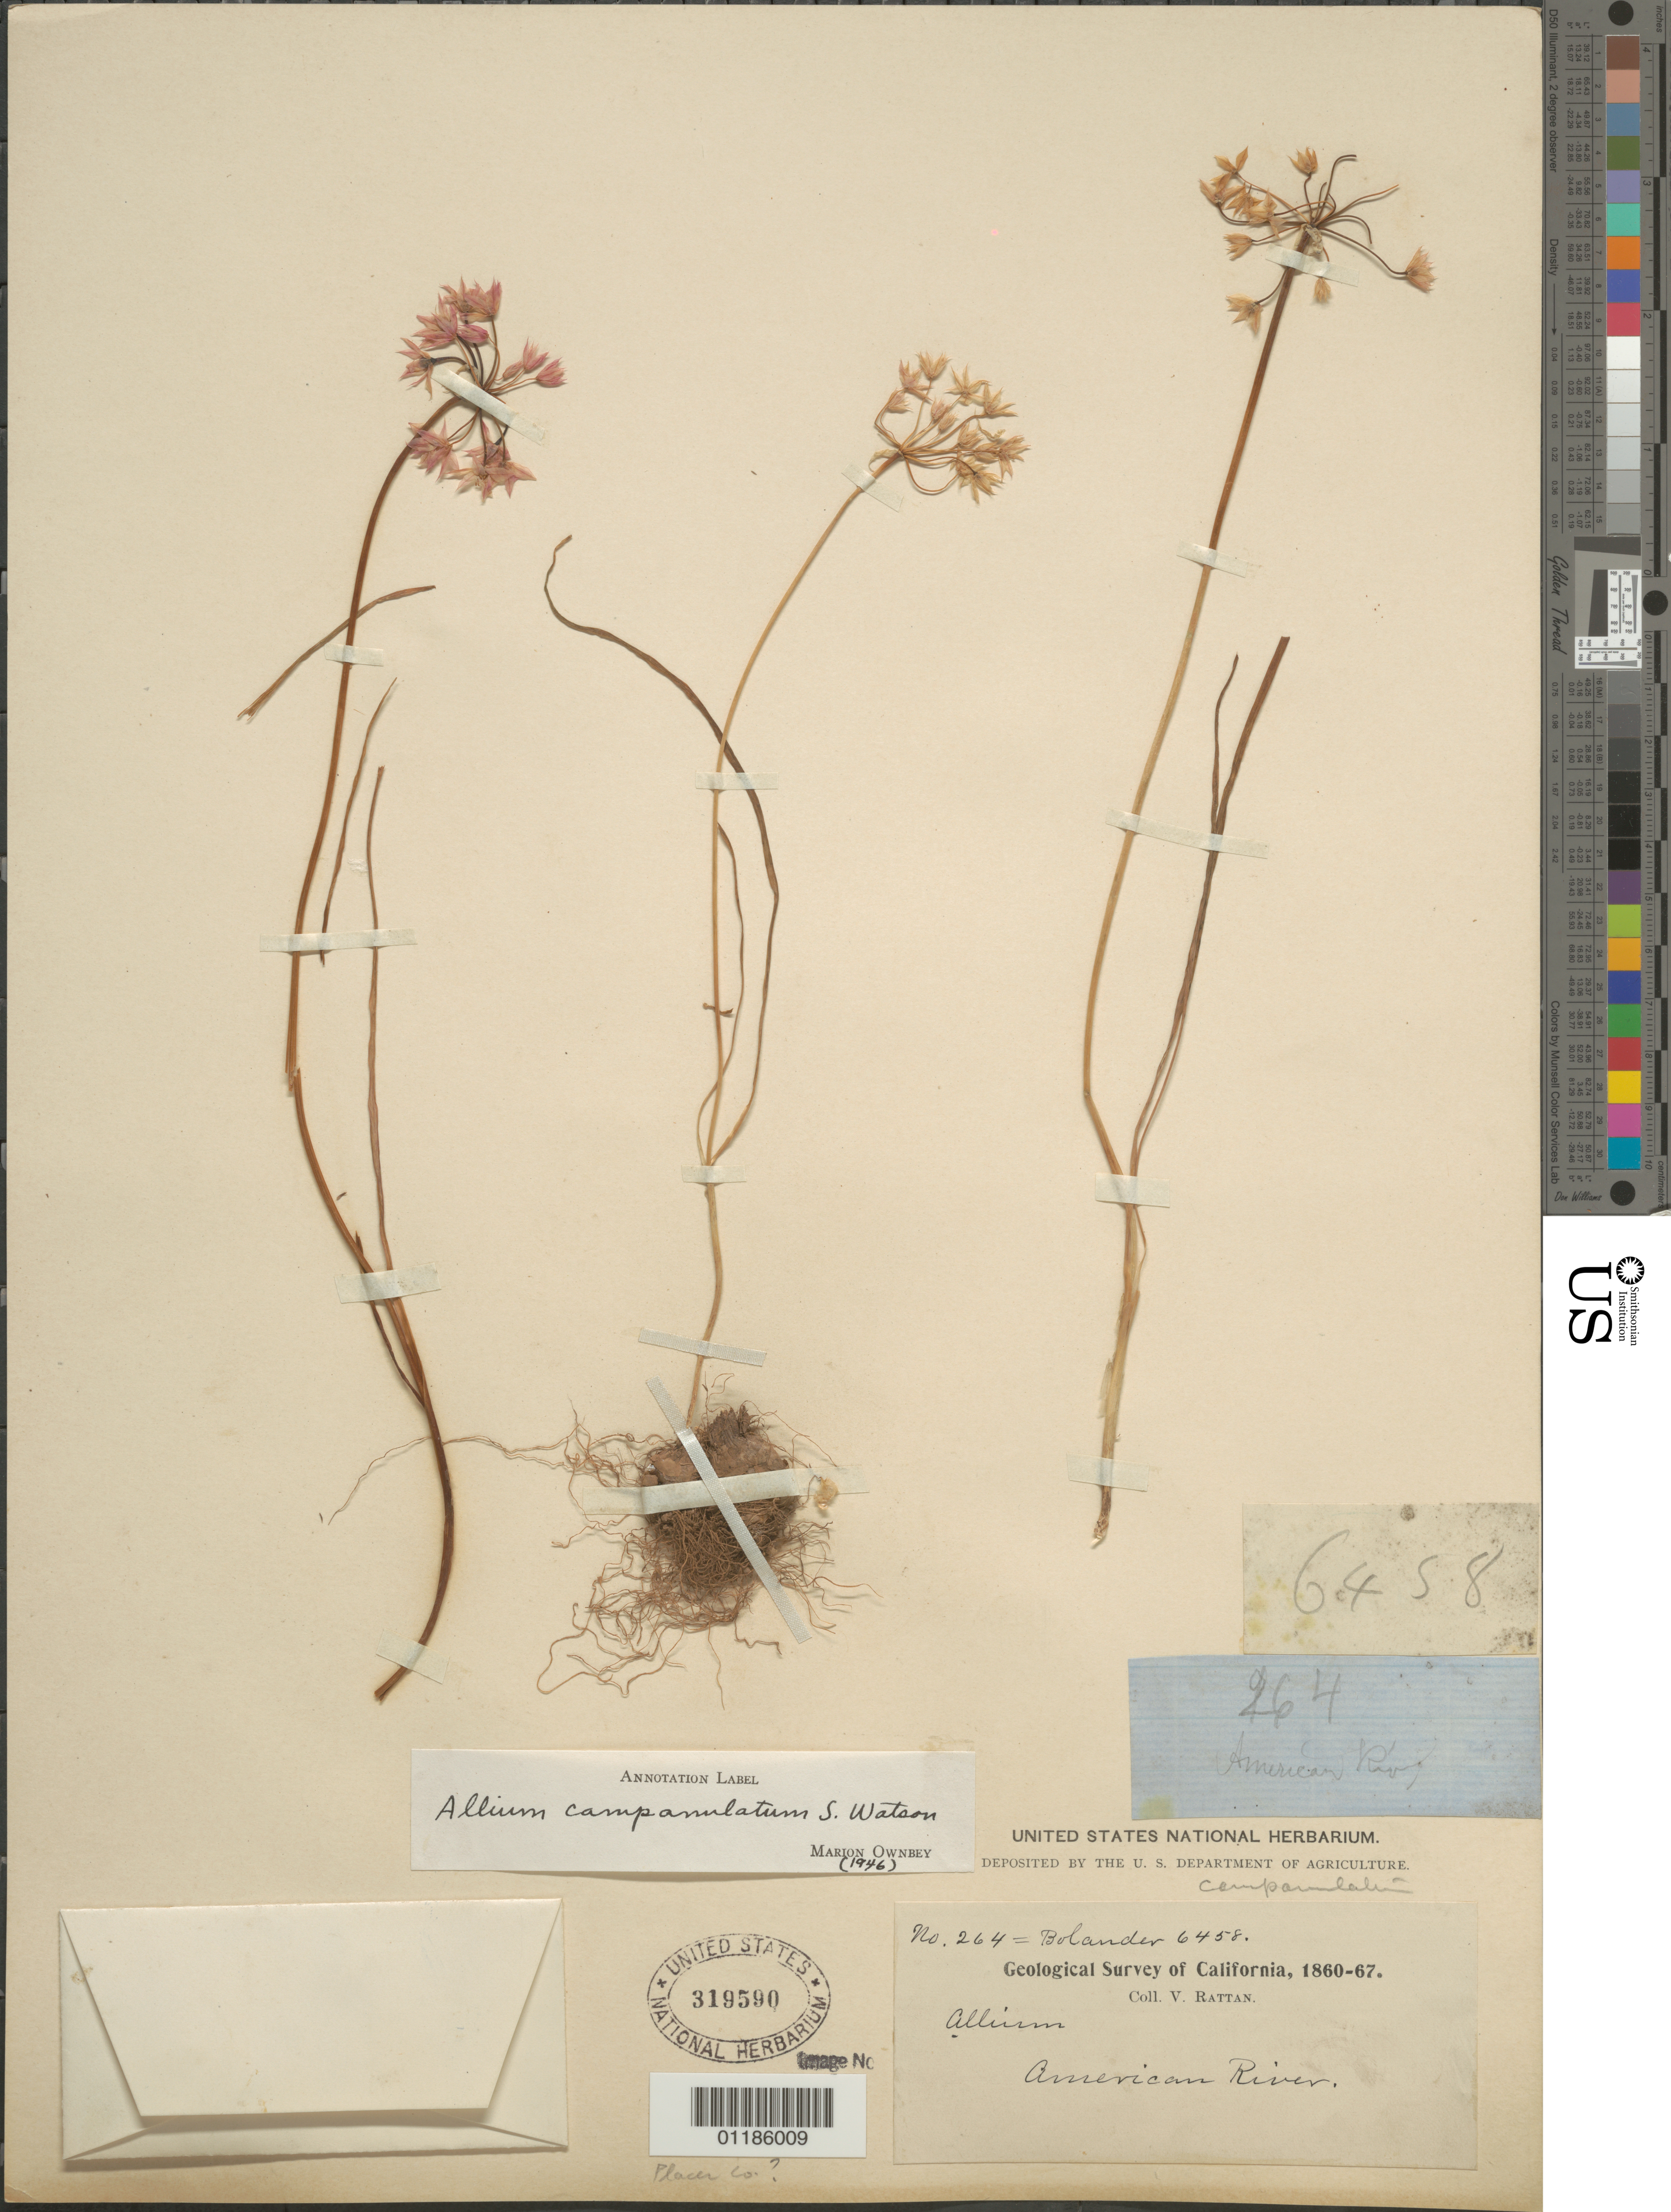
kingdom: Plantae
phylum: Tracheophyta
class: Liliopsida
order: Asparagales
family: Amaryllidaceae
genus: Allium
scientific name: Allium campanulatum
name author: S. Watson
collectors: V. Rattan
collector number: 264=Bolander 6458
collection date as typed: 1860 to -- --- 1867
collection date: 1860/1867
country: United States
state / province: California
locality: American River.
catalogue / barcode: US 319590